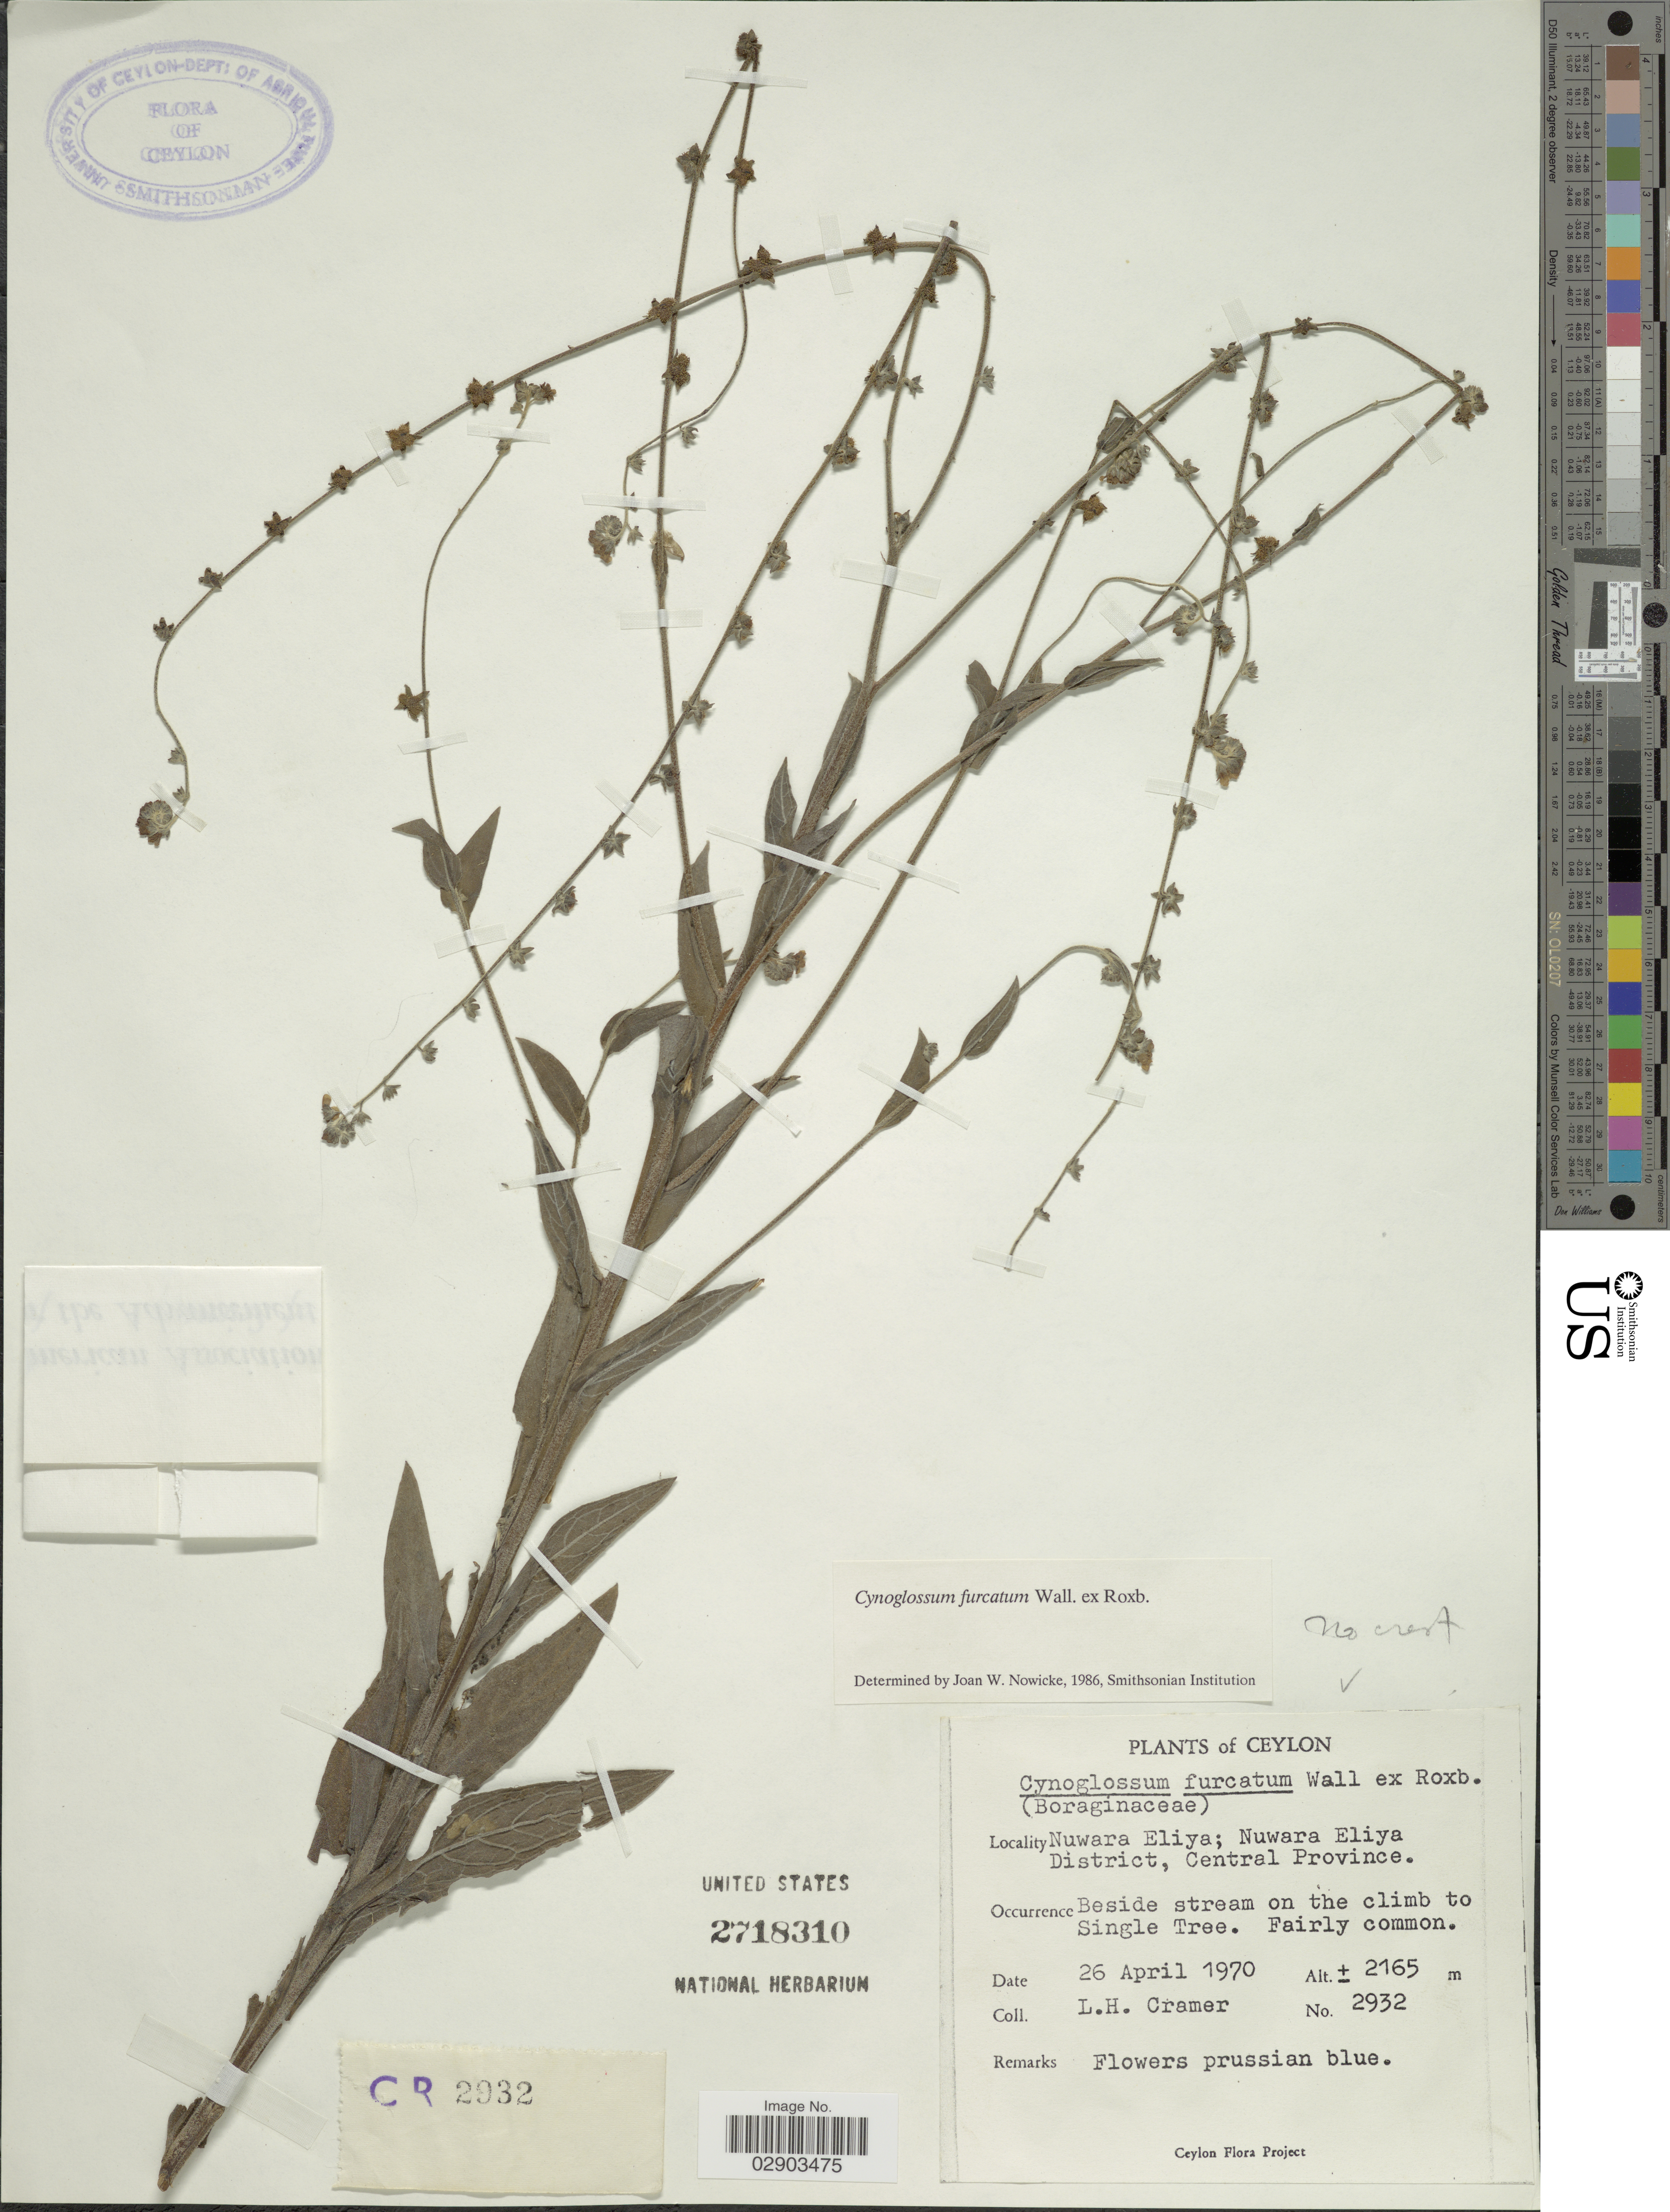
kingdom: Plantae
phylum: Tracheophyta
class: Magnoliopsida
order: Boraginales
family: Boraginaceae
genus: Cynoglossum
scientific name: Cynoglossum furcatum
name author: Wall.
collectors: L. H. Cramer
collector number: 2932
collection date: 1970-04-26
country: Sri Lanka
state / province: Central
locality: Ceylon. Nuwara Eliya. Nuwara Eliya District, Central Province.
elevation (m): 2165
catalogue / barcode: US 2718310